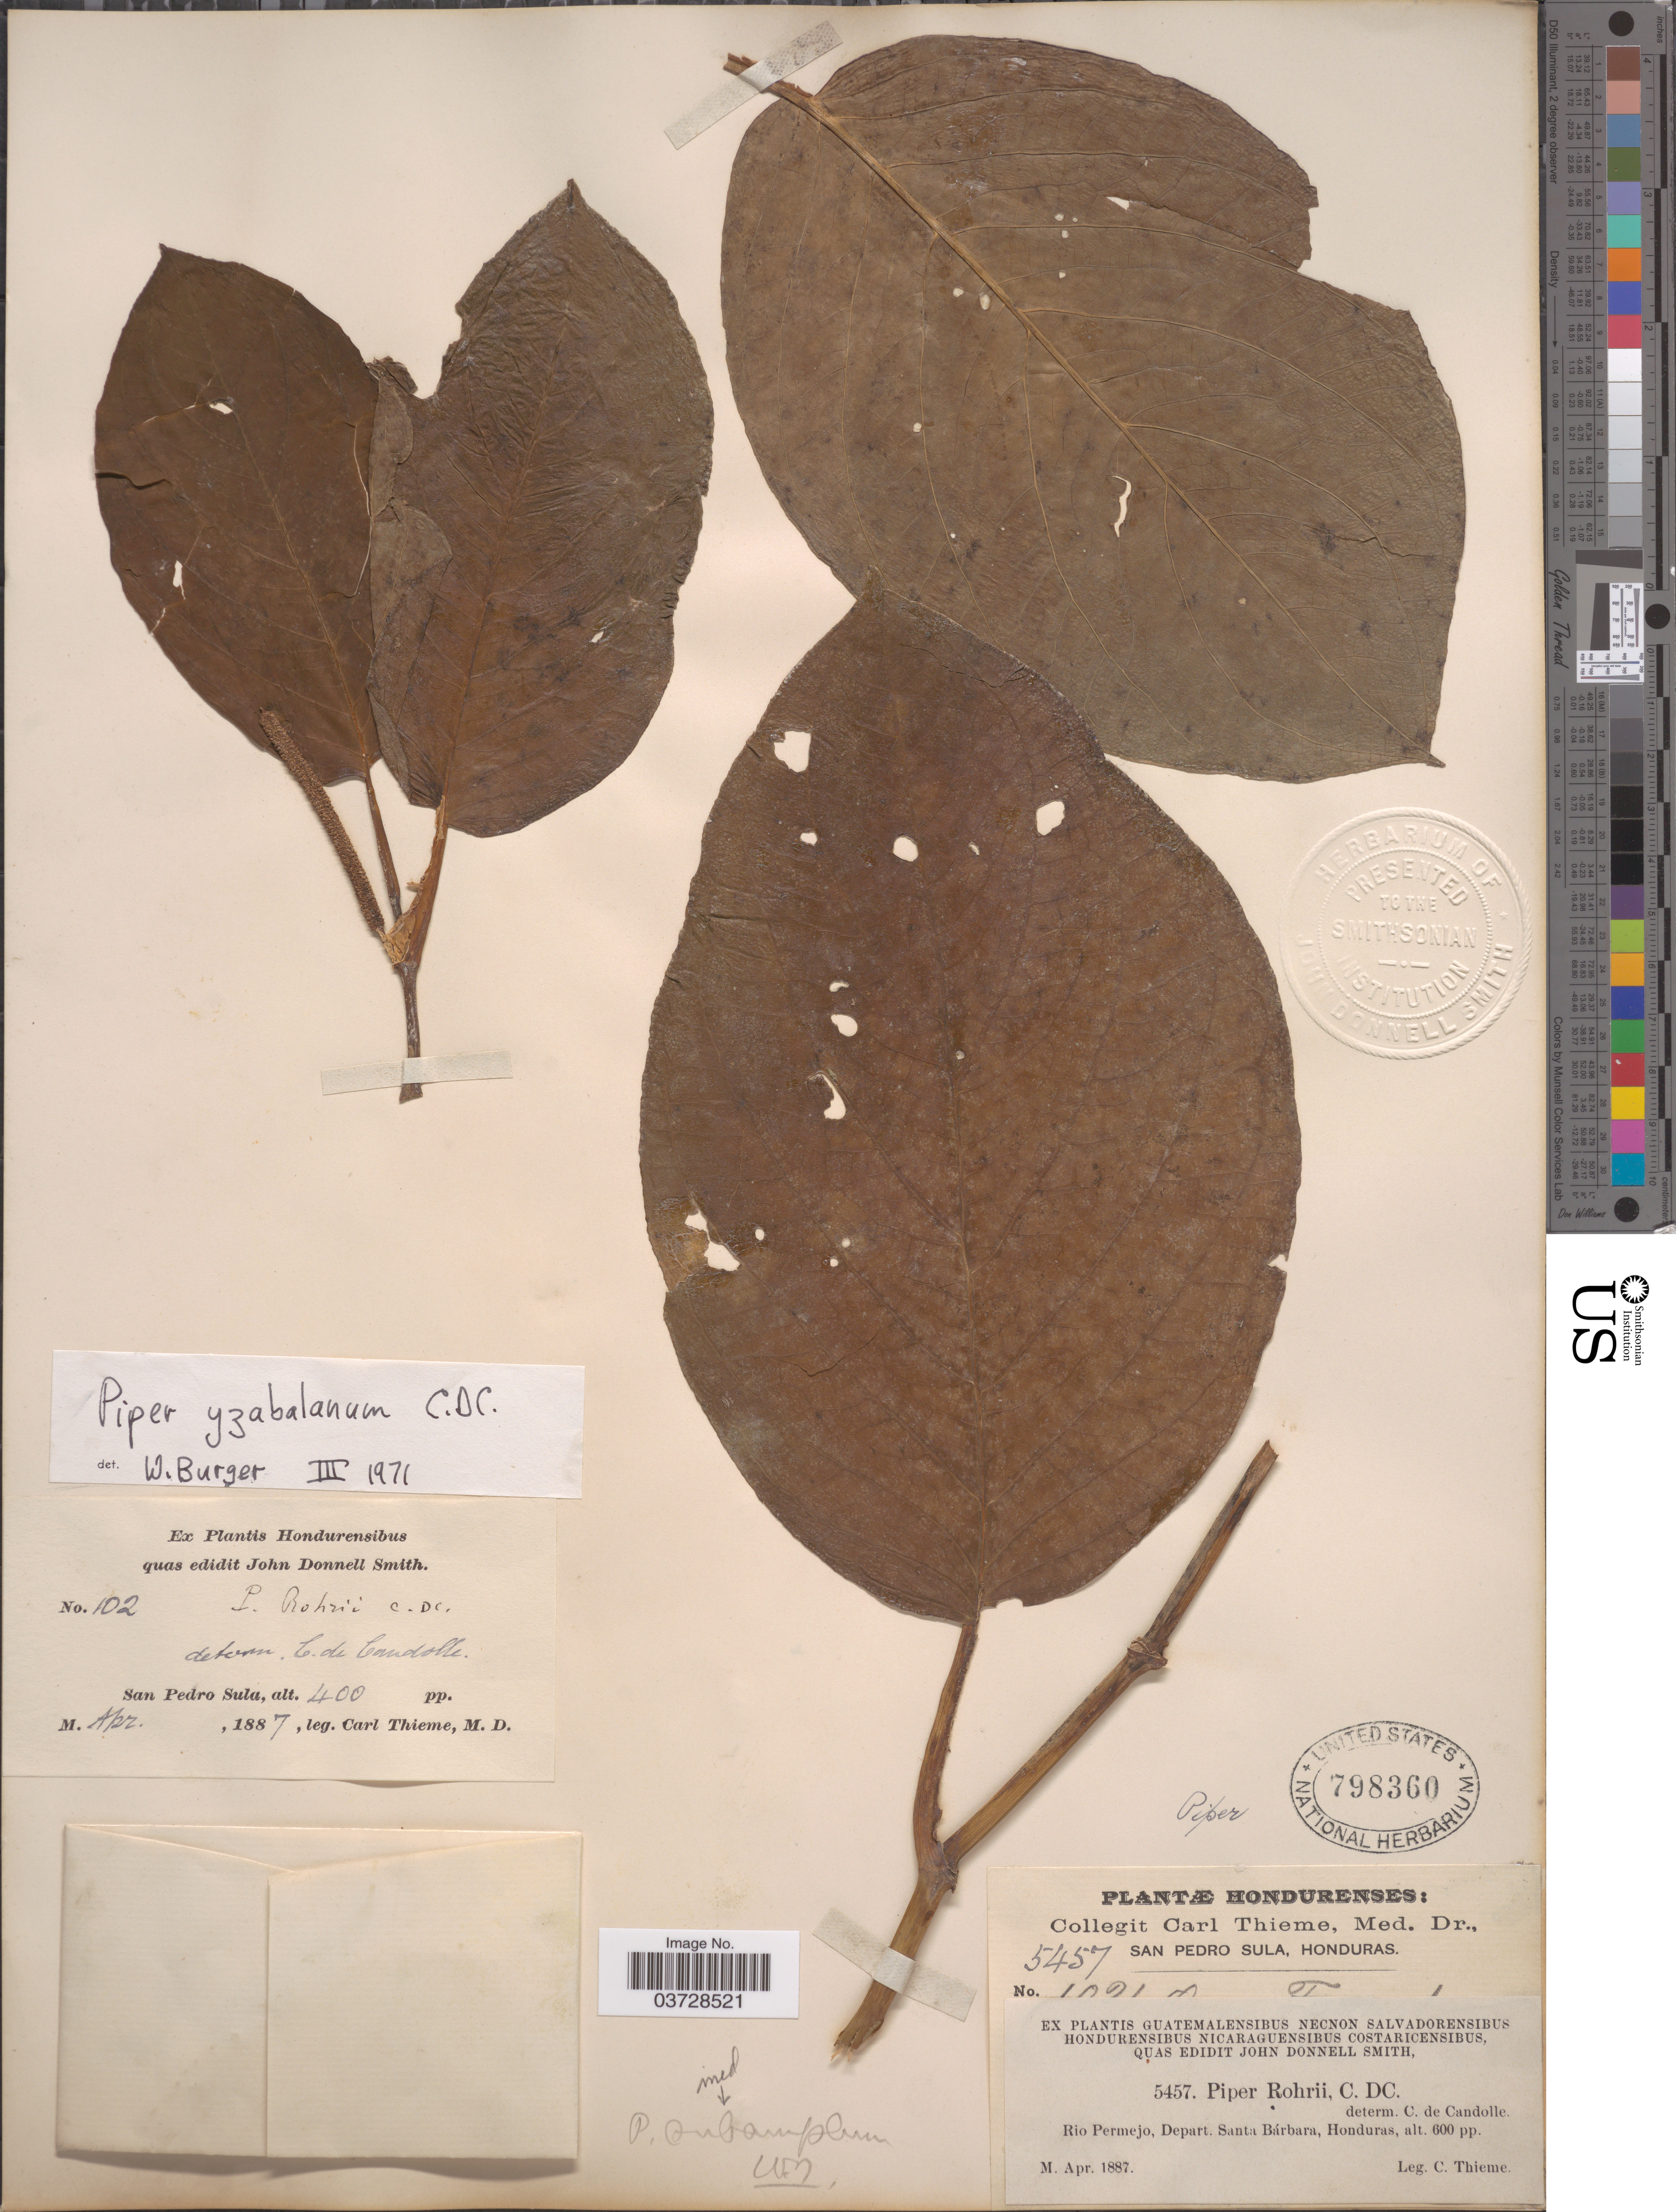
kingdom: Plantae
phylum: Tracheophyta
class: Magnoliopsida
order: Piperales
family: Piperaceae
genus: Piper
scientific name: Piper yzabalanum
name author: C. DC.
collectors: C. Thieme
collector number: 102/5457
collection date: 1887-04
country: Honduras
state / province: Santa Barbara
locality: San Pedro Sula. Rio Permejo, Depart. Santa Bárbara.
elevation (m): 122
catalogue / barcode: US 798360